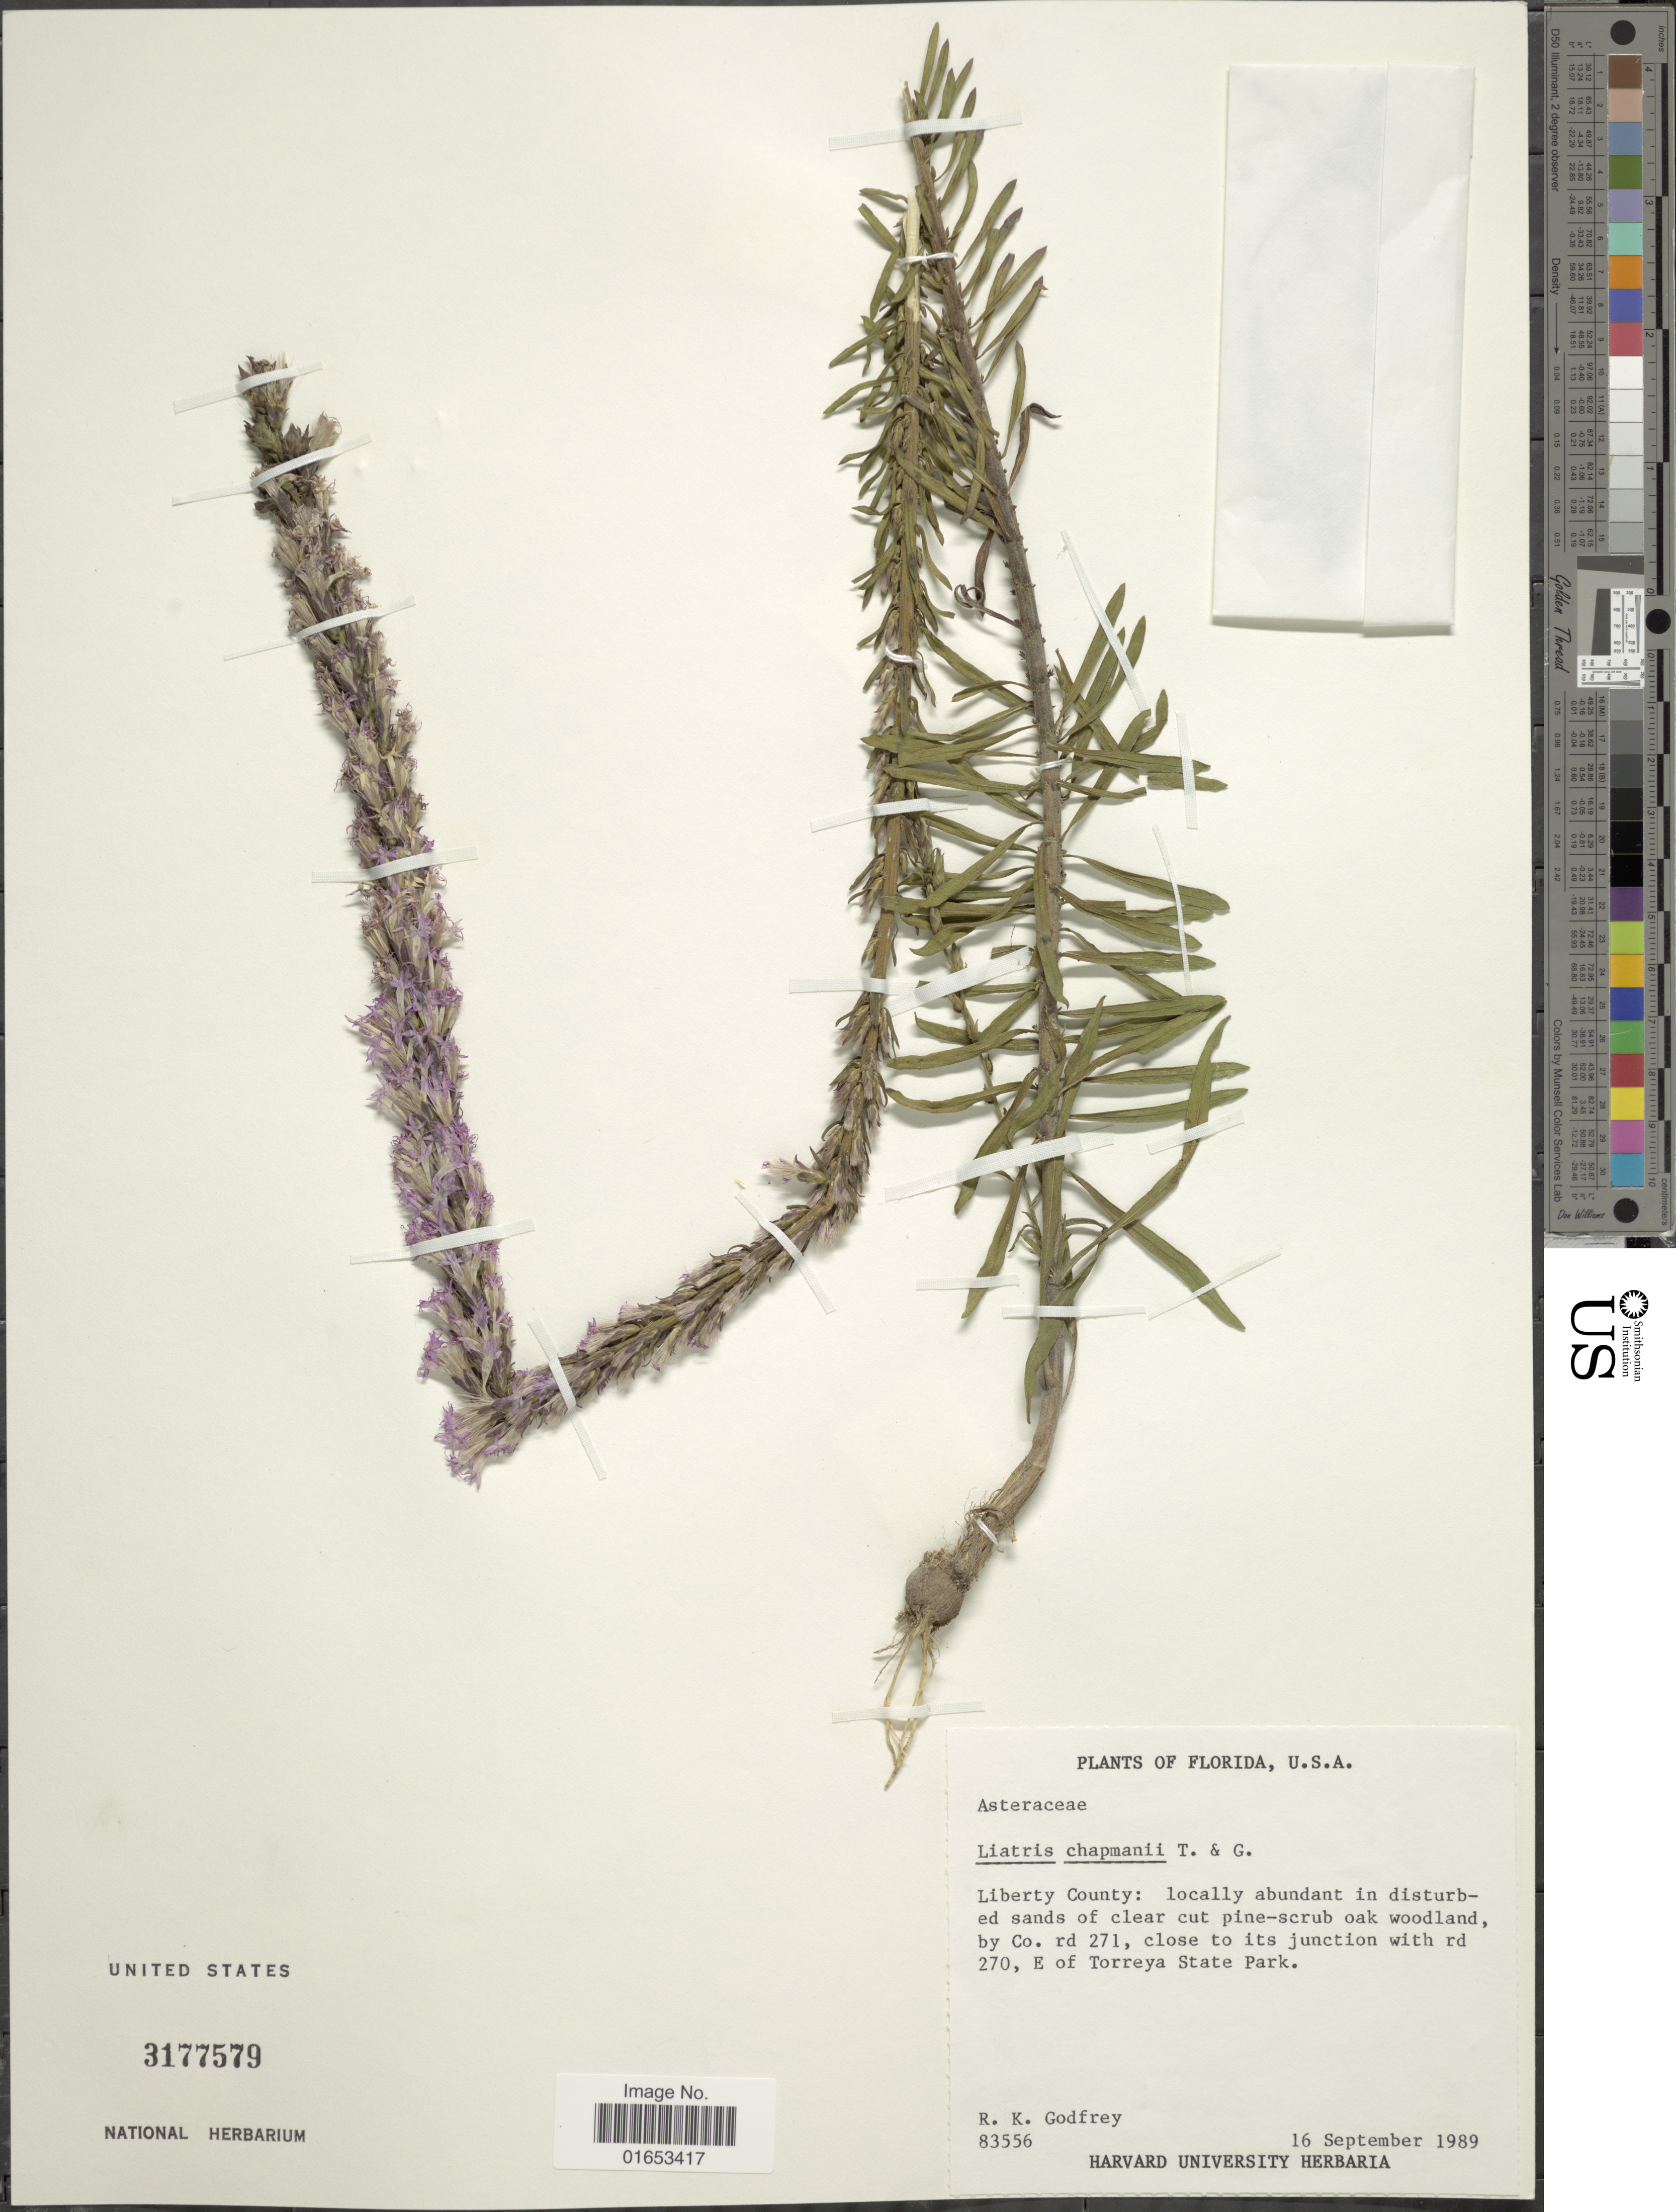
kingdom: Plantae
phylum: Tracheophyta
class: Magnoliopsida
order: Asterales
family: Asteraceae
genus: Liatris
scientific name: Liatris chapmanii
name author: Torr. & A. Gray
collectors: R. K. Godfrey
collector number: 83556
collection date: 1989-09-16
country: United States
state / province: Florida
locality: Liberty County: locally abundant in disturbed sand of clear cut pine-scrub oak woodland, by Co. rd 271, close to its junction with rd 270, E. of Torreya State Park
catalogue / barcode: US 3177579